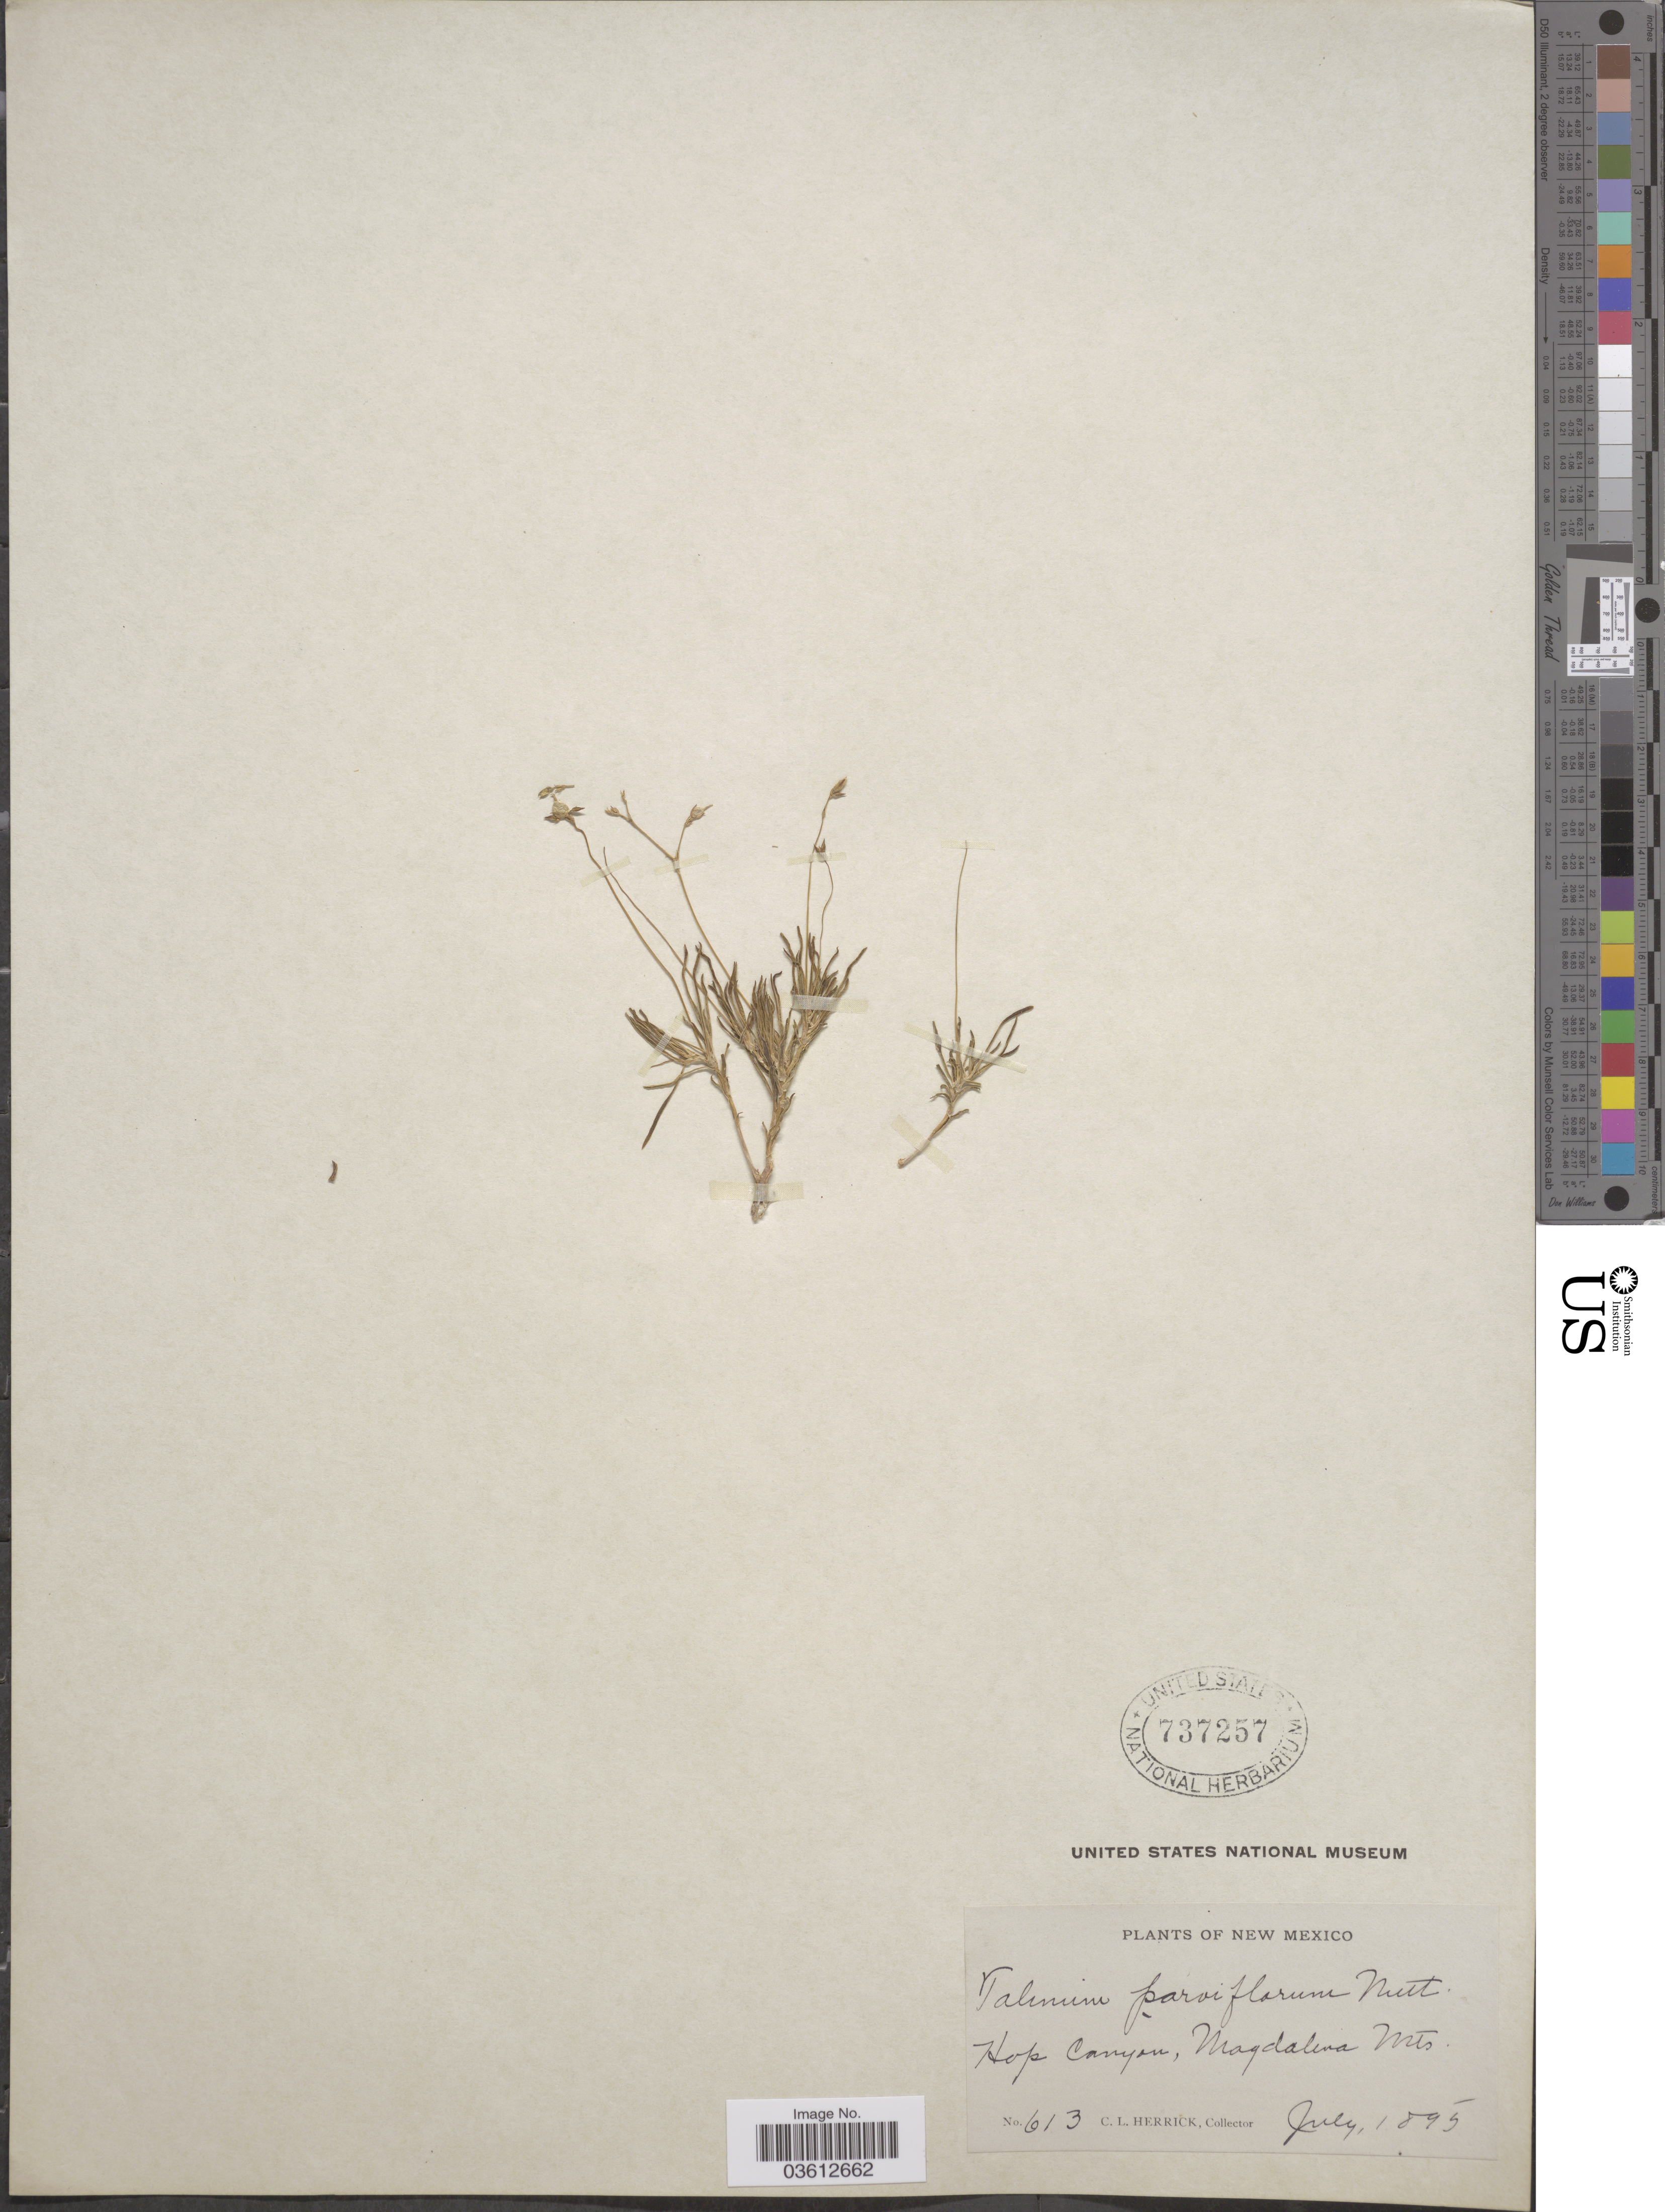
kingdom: Plantae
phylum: Tracheophyta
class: Magnoliopsida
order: Caryophyllales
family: Talinaceae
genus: Talinum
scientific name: Talinum parviflorum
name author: Nutt.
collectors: C. Herrick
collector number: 613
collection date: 1895-07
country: United States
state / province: New Mexico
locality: Hop Canyon, Magdalena Mts.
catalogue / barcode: US 737257